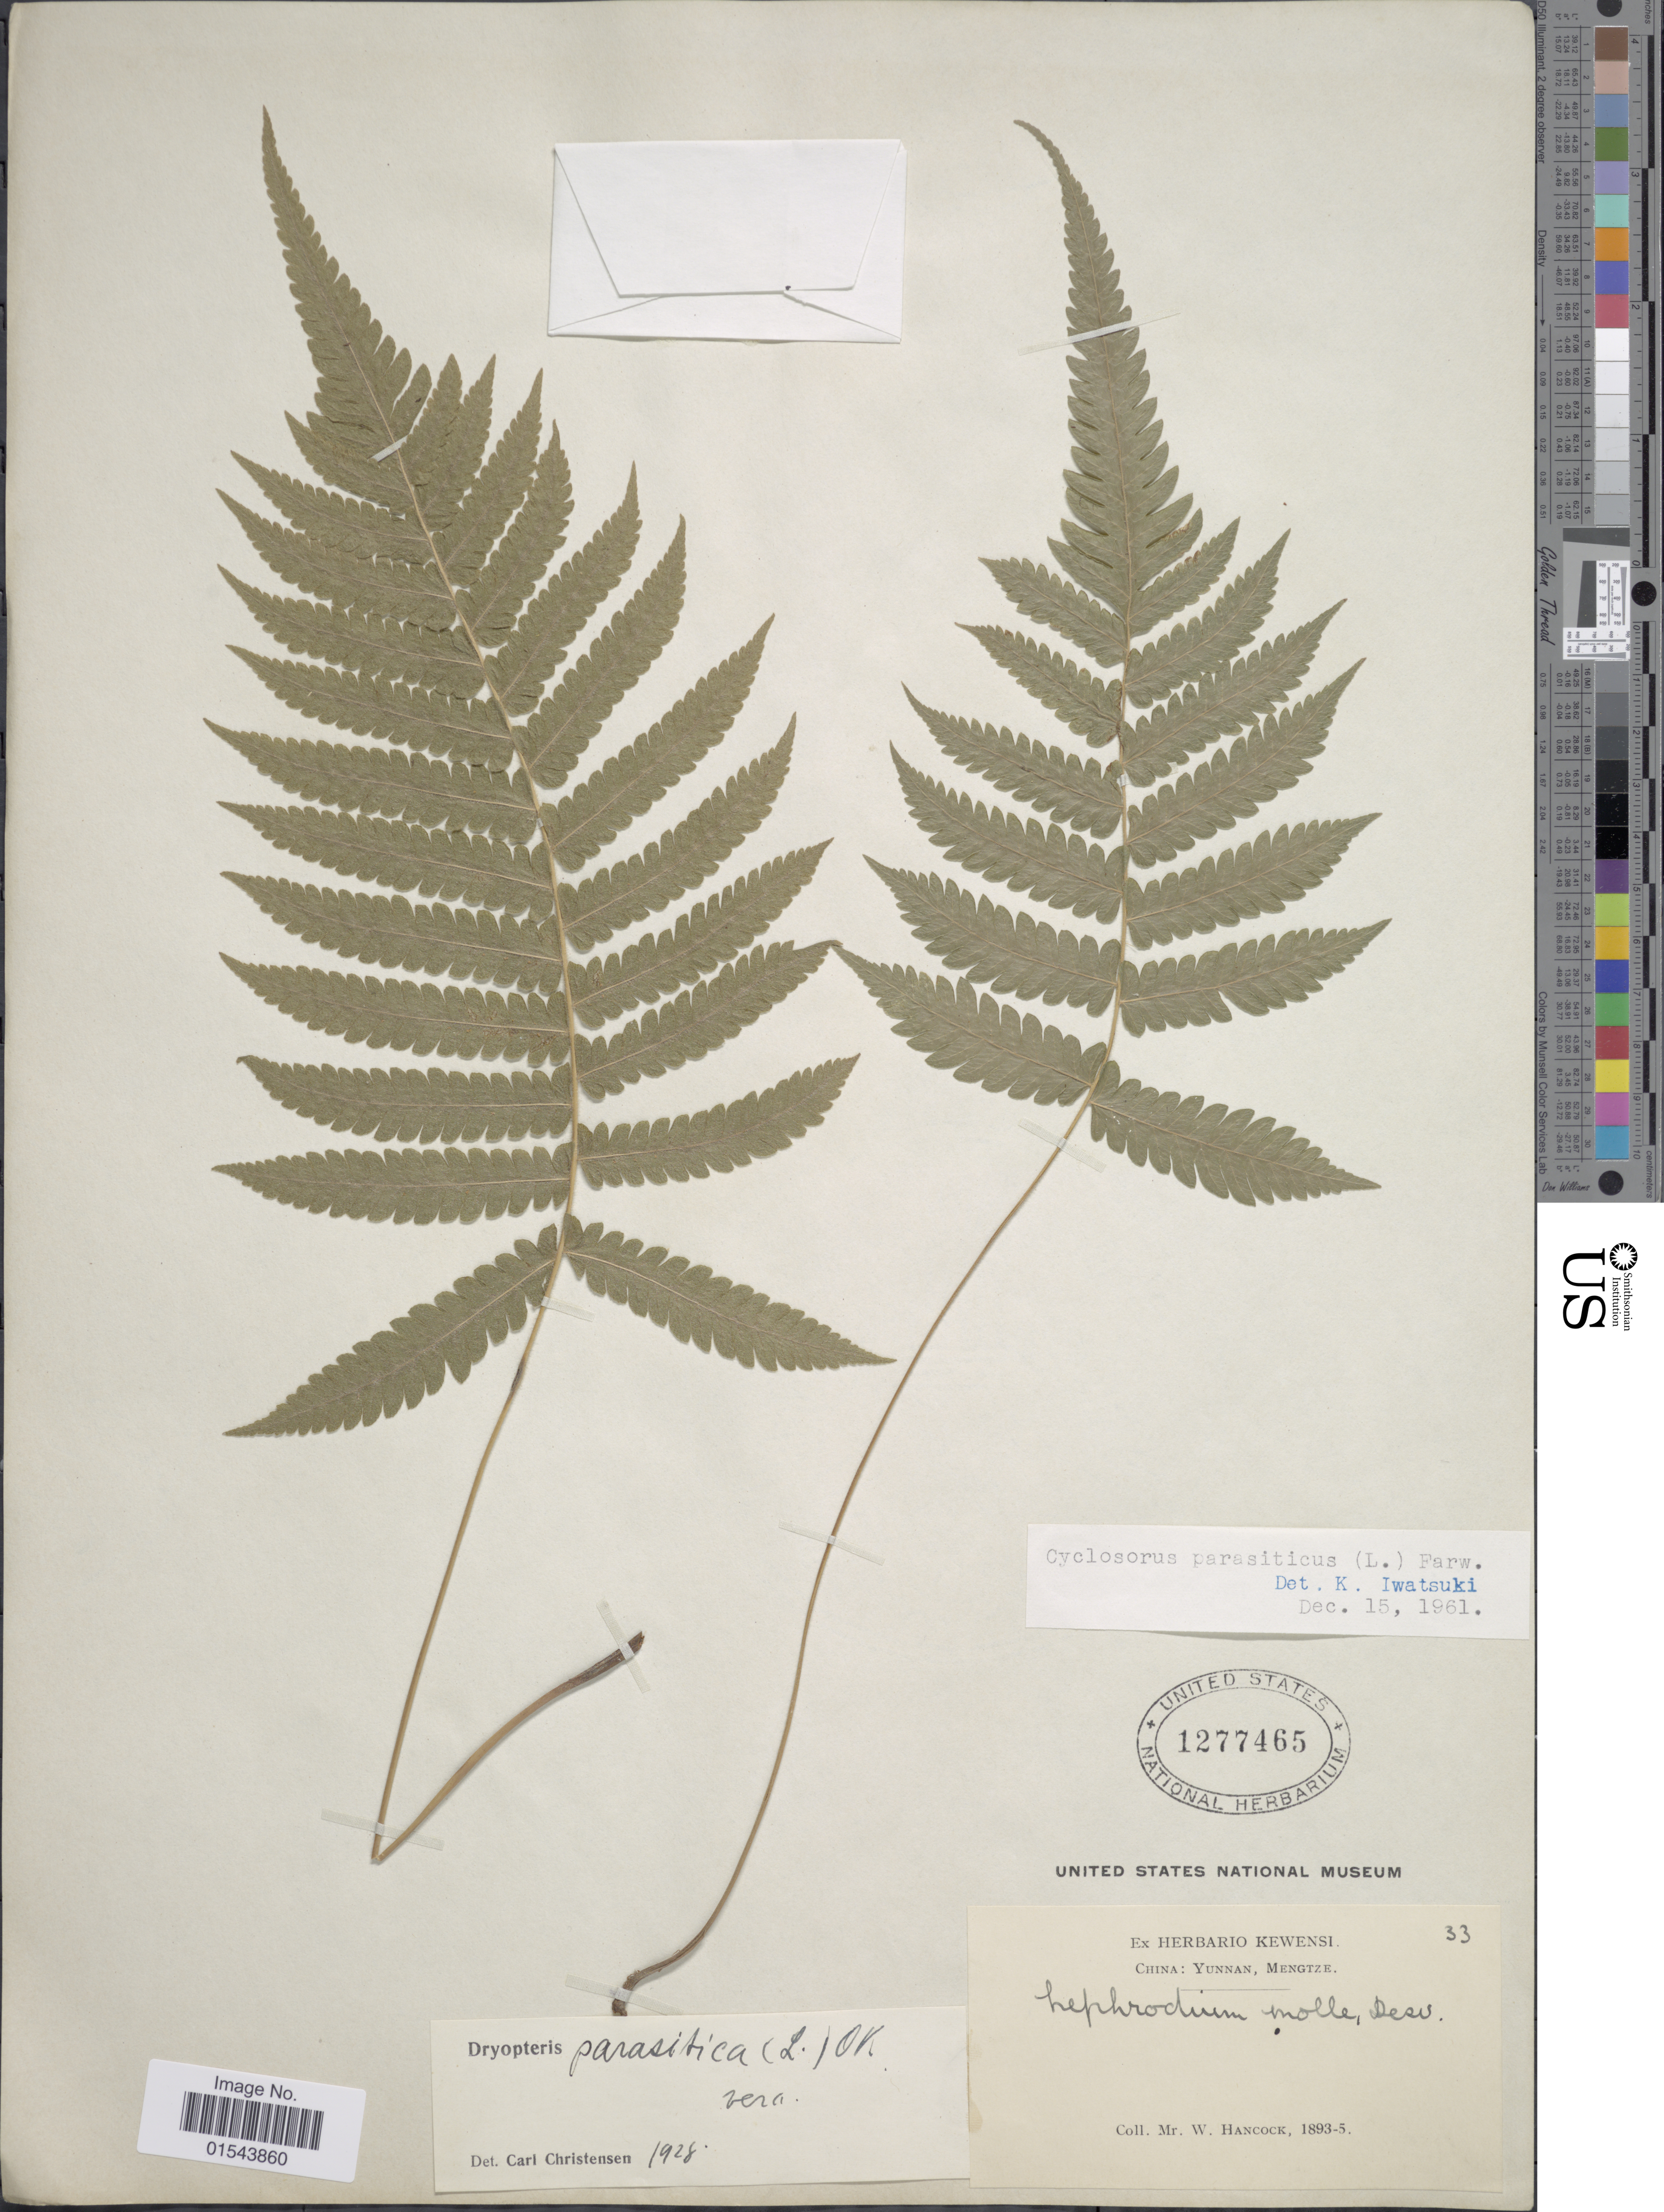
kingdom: Plantae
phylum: Tracheophyta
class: Polypodiopsida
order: Polypodiales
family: Thelypteridaceae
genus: Christella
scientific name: Christella parasitica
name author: (L.) H. Lév.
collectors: W. Hancock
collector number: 33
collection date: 1893/1895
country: China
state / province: Yunnan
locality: Mengtze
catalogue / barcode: US 1277465